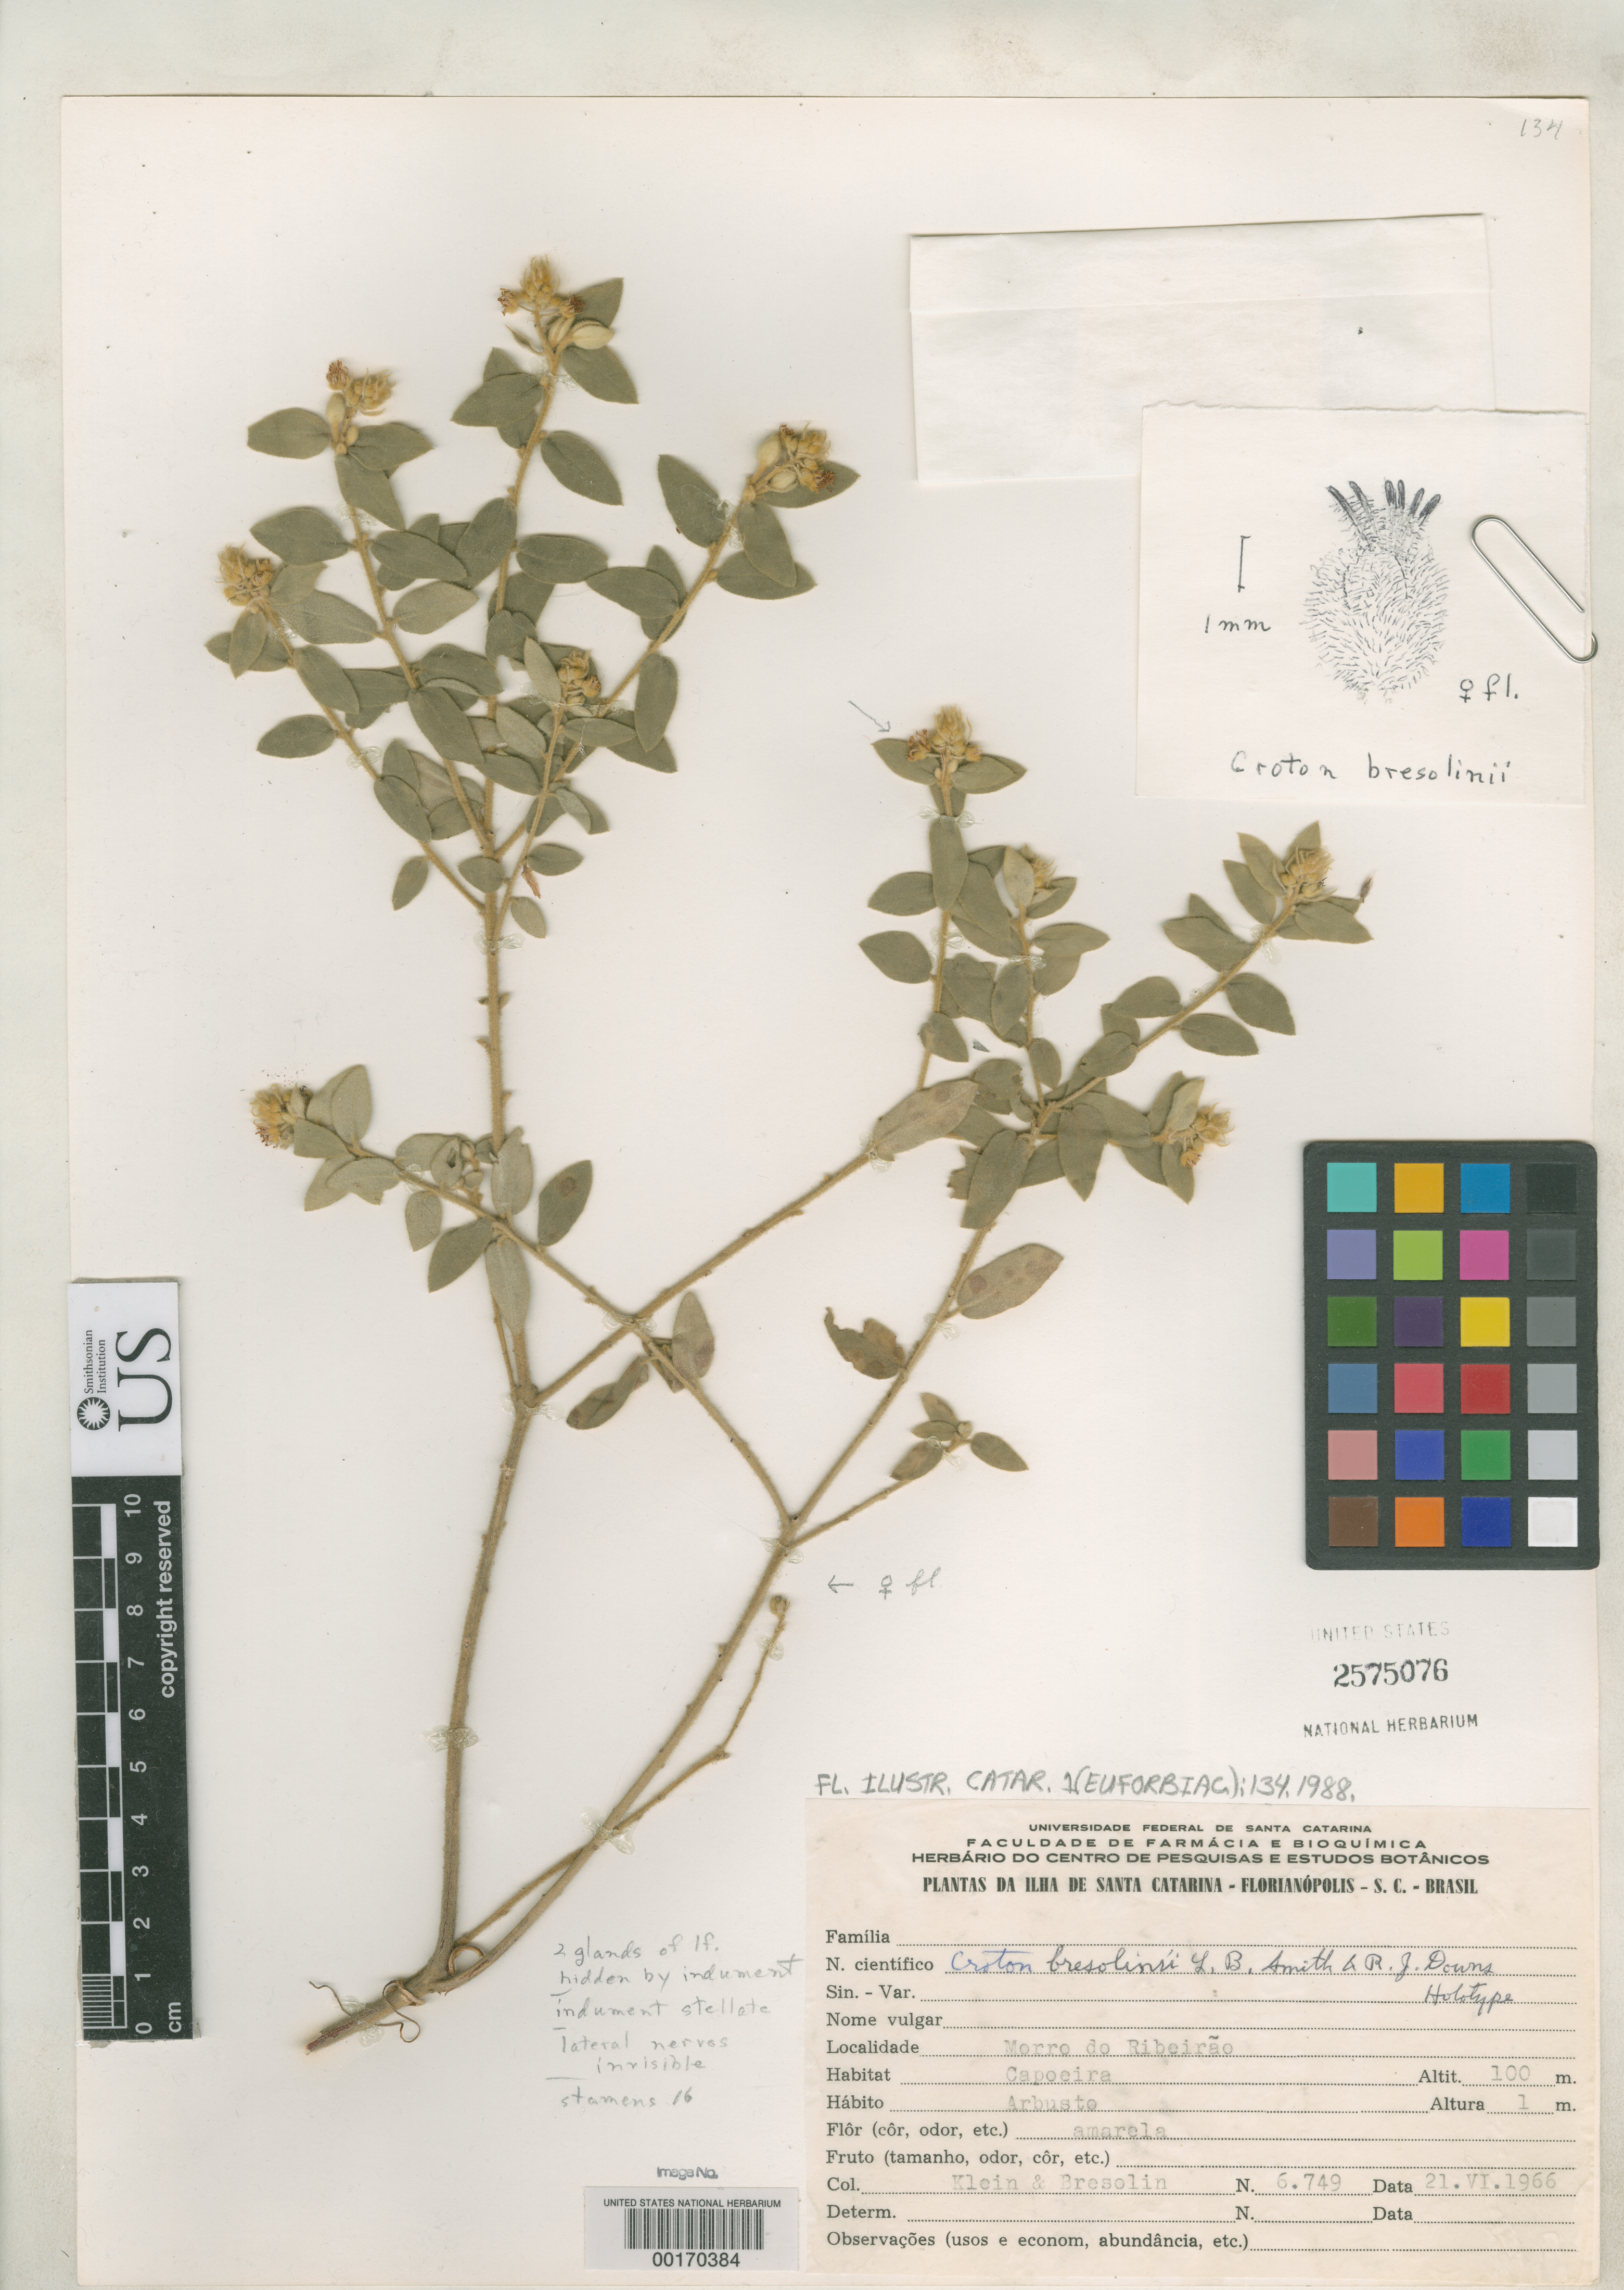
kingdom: Plantae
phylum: Tracheophyta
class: Magnoliopsida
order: Malpighiales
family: Euphorbiaceae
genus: Croton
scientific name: Croton bresolinii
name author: L.B. Sm. & Downs in Reitz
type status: Holotype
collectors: R. M. Klein & A. Bresolin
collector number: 6749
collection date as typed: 21 Jun 1966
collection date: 1966-06-21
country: Brazil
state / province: Santa Catarina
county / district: Florianópolis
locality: Morro do Ribeirao.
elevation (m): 100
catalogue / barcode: US 2575076